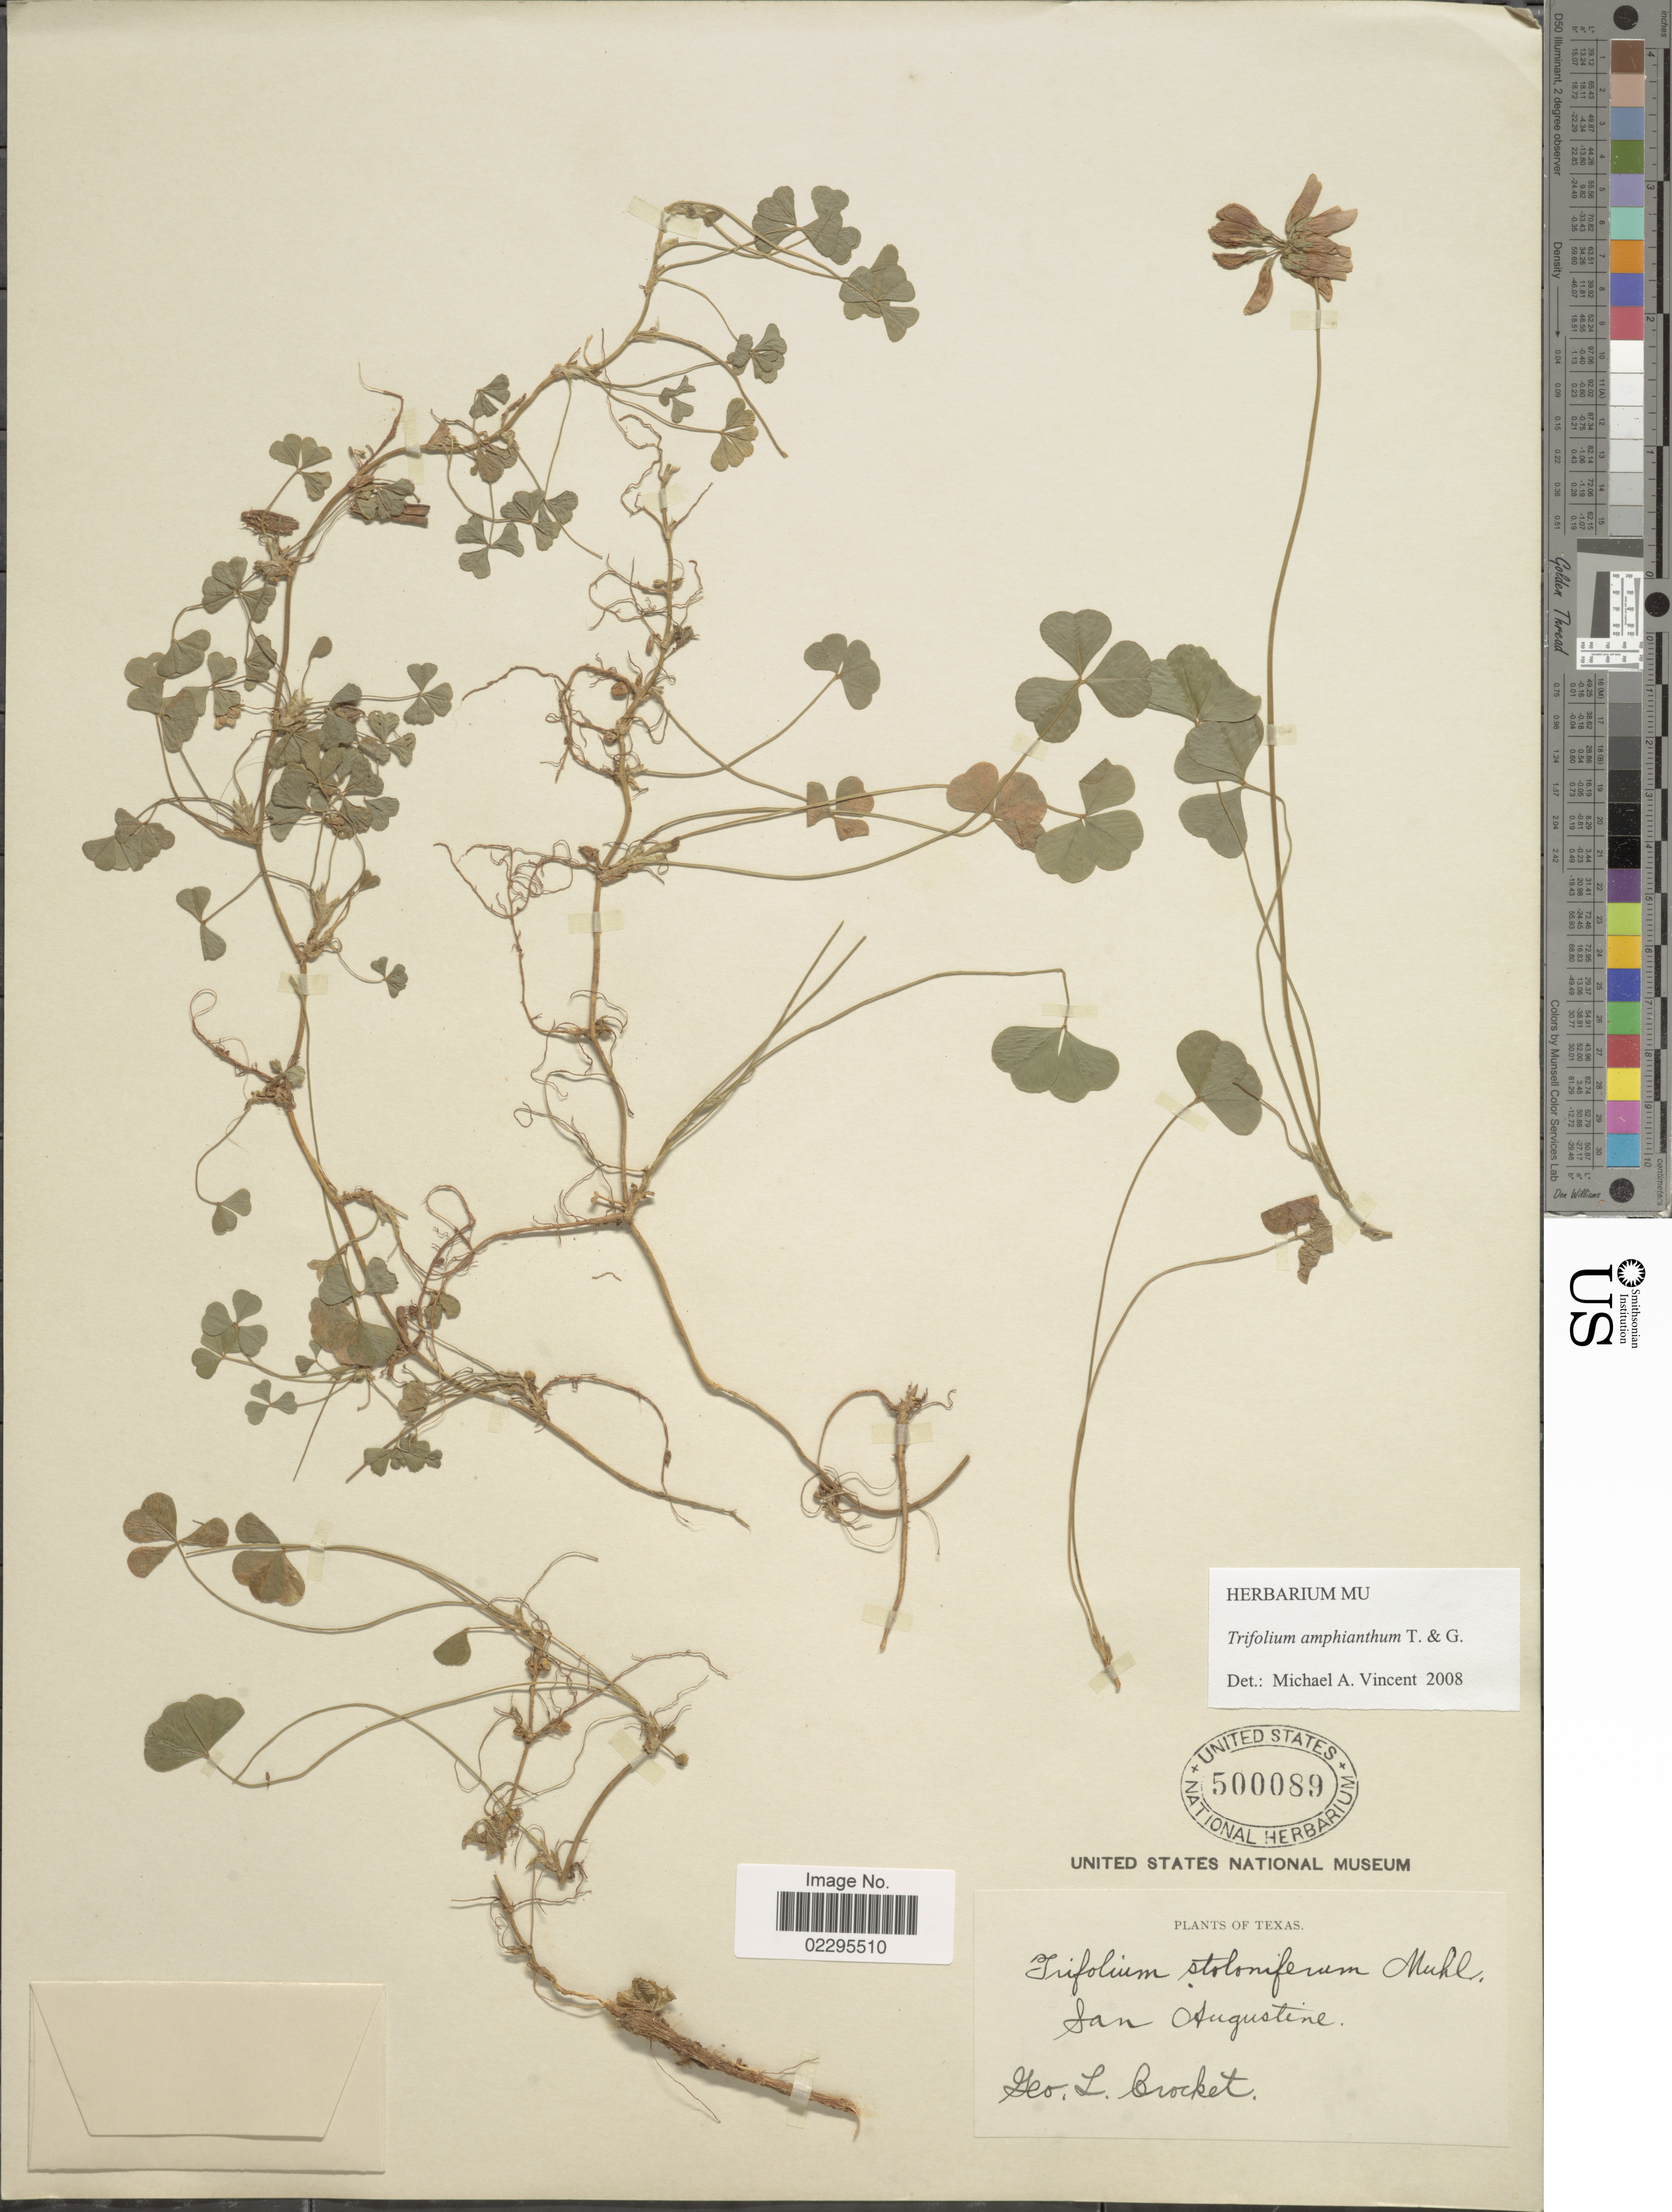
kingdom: Plantae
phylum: Tracheophyta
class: Magnoliopsida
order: Fabales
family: Fabaceae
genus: Trifolium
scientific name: Trifolium amphianthum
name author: Torr. & A. Gray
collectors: G. Crocket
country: United States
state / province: Texas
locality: San Augustine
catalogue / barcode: US 500089